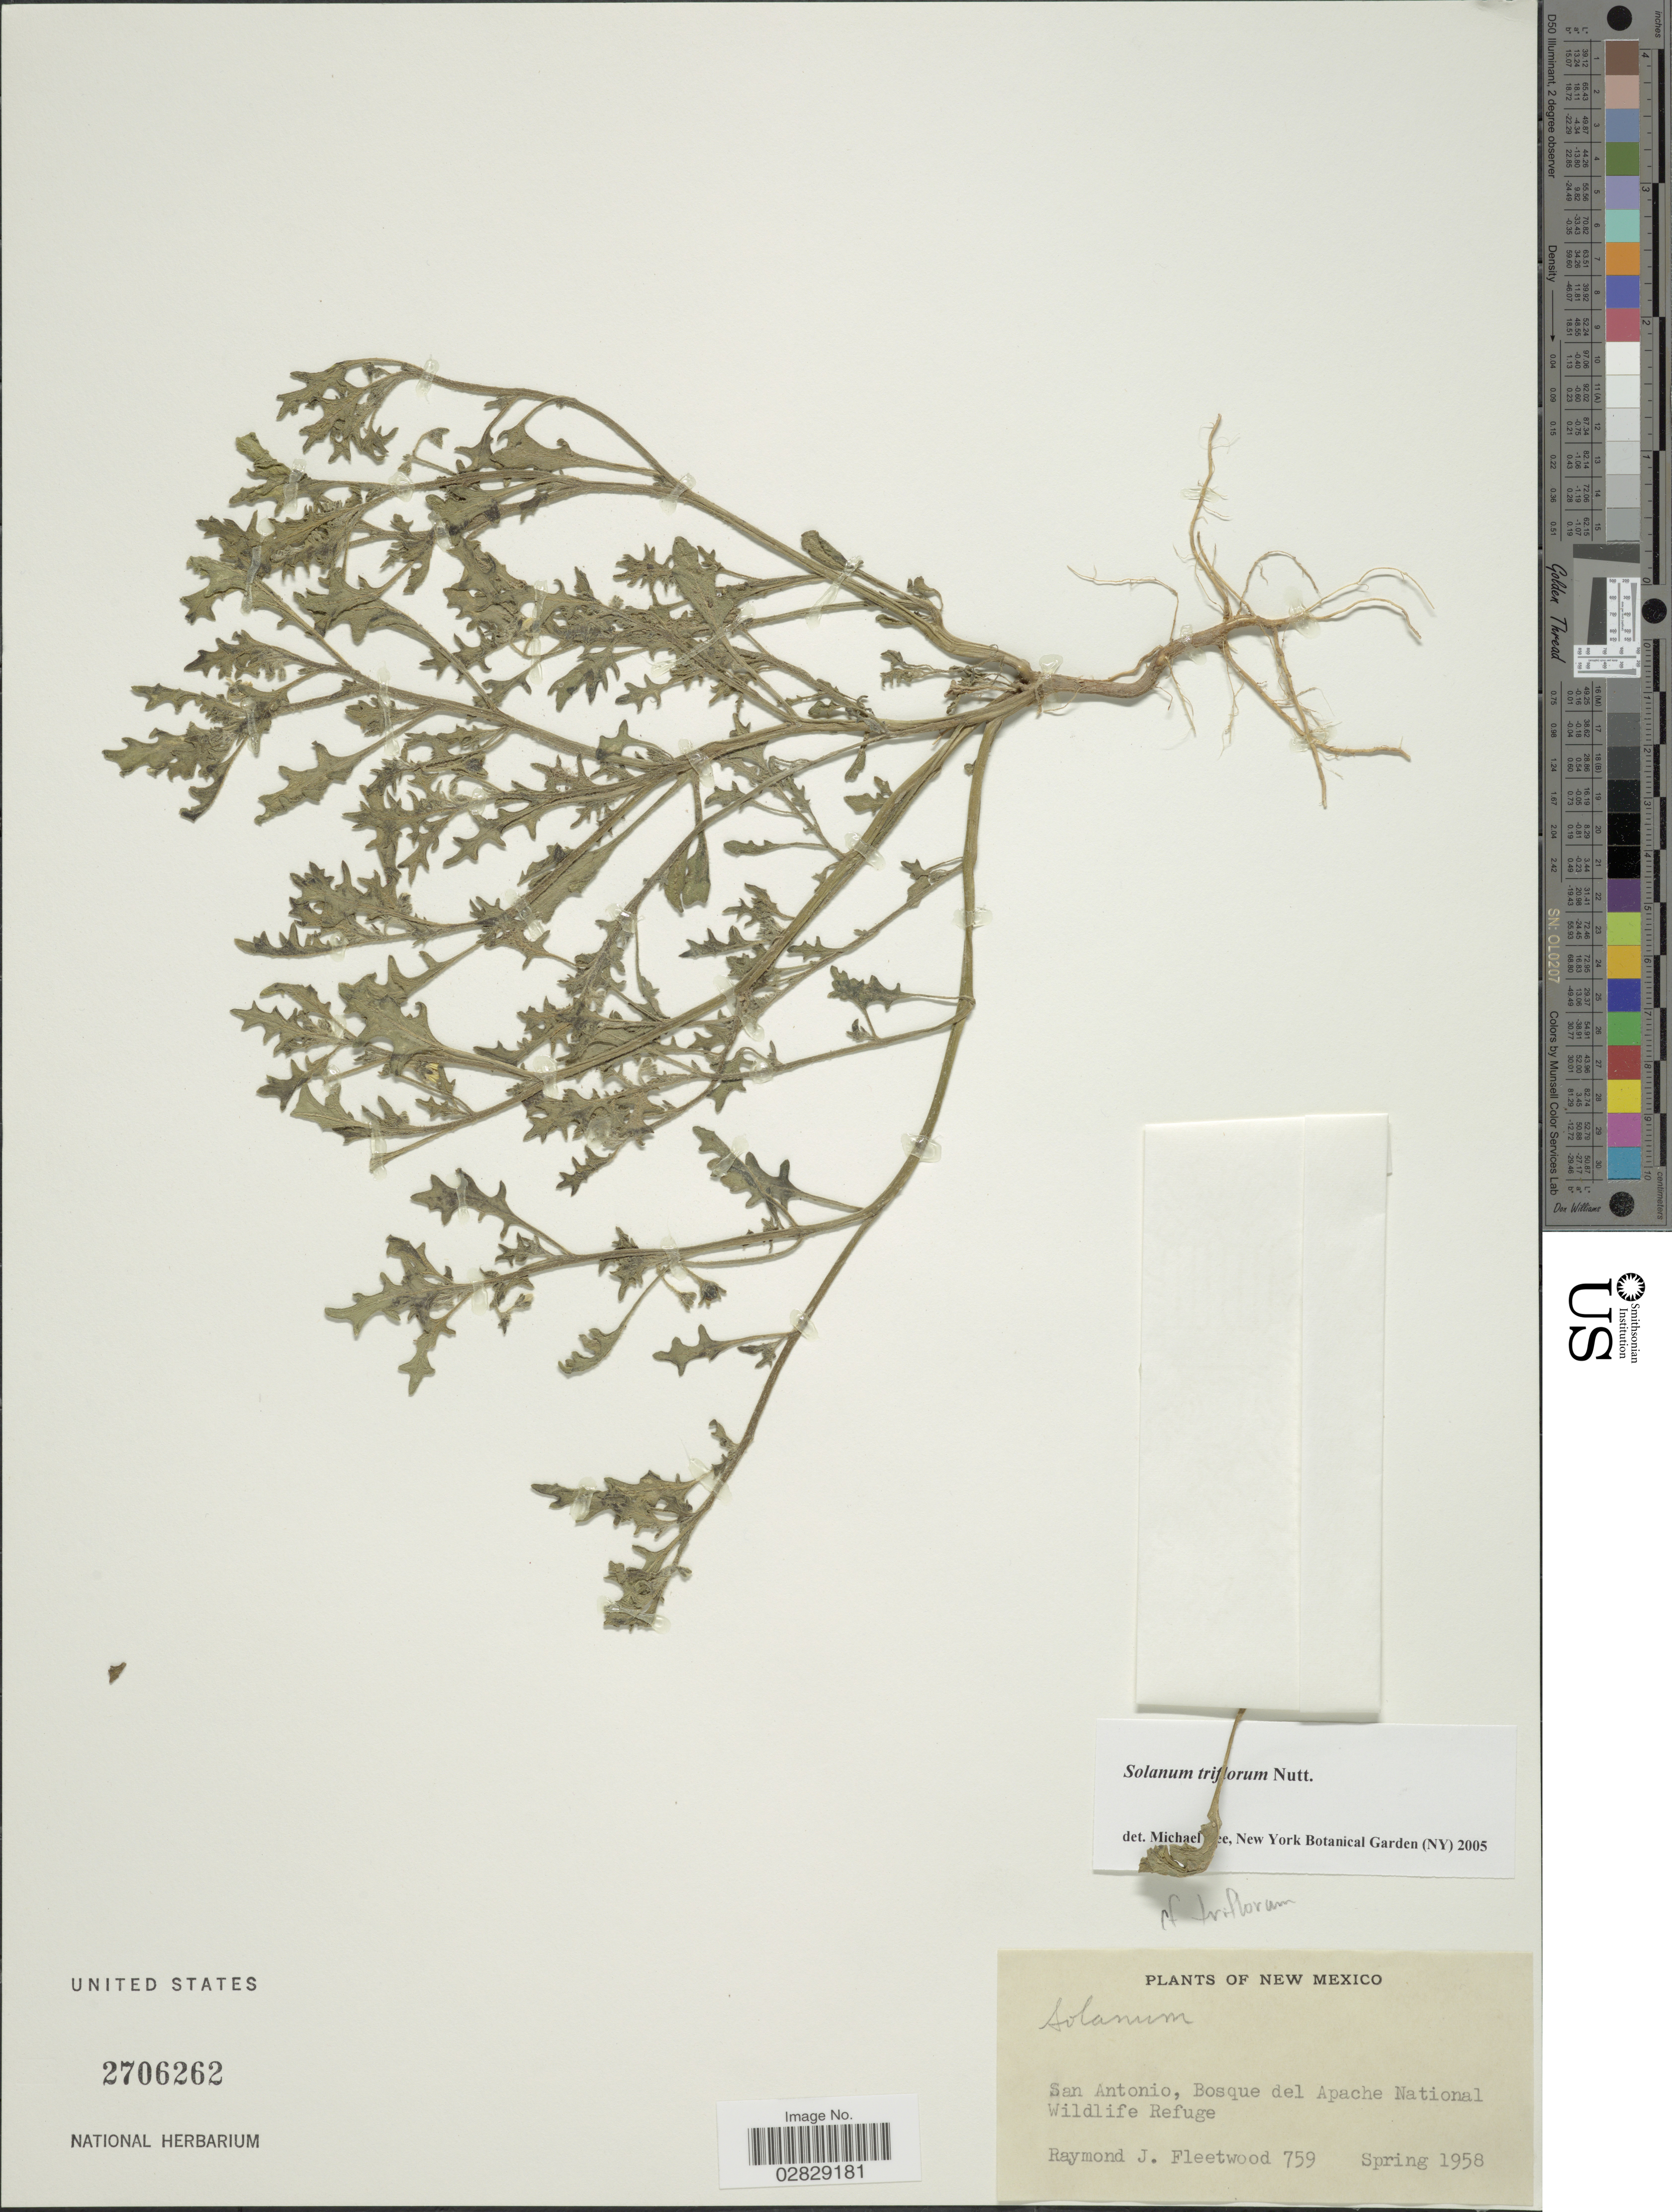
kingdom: Plantae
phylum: Tracheophyta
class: Magnoliopsida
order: Solanales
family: Solanaceae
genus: Solanum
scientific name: Solanum triflorum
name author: Nutt.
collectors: R. J. Fleetwood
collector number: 759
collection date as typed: Spring 1958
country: United States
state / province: New Mexico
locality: San Antonio, Bosque del Apache National Wildlife Refuge.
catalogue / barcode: US 2706262